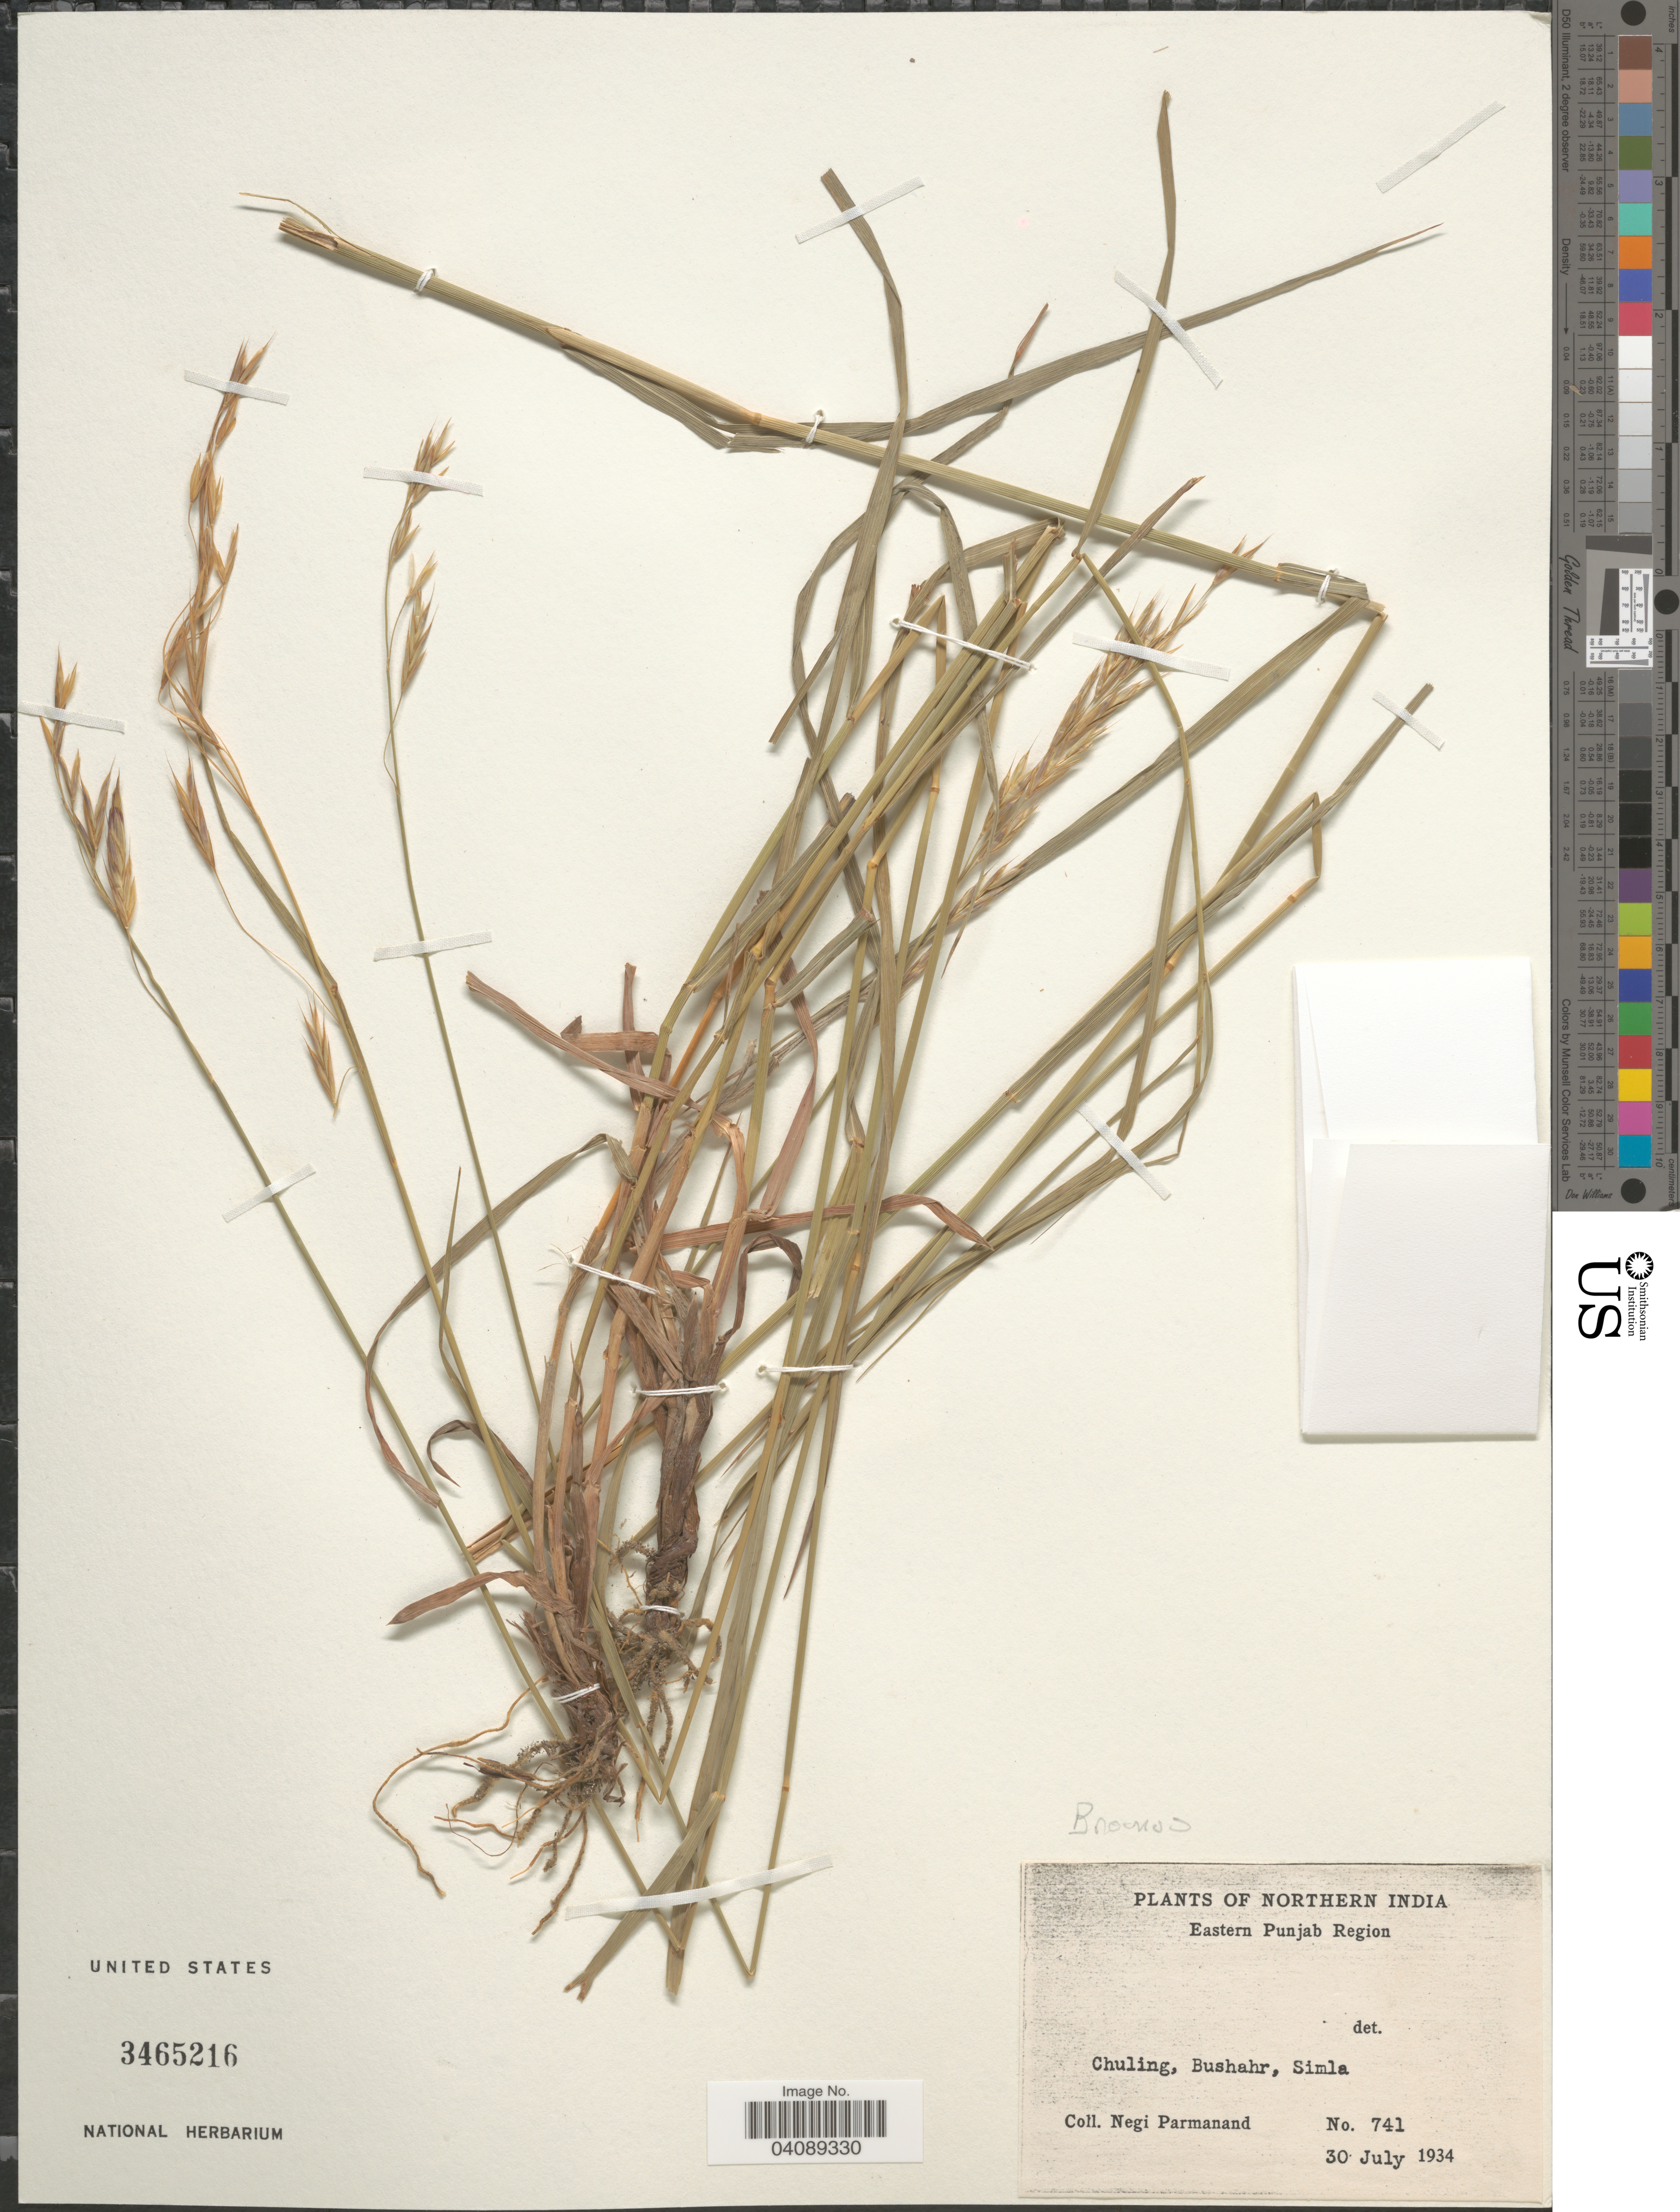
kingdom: Plantae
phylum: Tracheophyta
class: Liliopsida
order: Poales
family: Poaceae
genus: Bromus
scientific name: Bromus sp.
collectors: N. Parmanand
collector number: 741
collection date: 1934-07-30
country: India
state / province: Himachal Pradesh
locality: Northern India. Eastern Punjab Region. Chuling, Bushahr, Simla.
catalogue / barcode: US 3465216